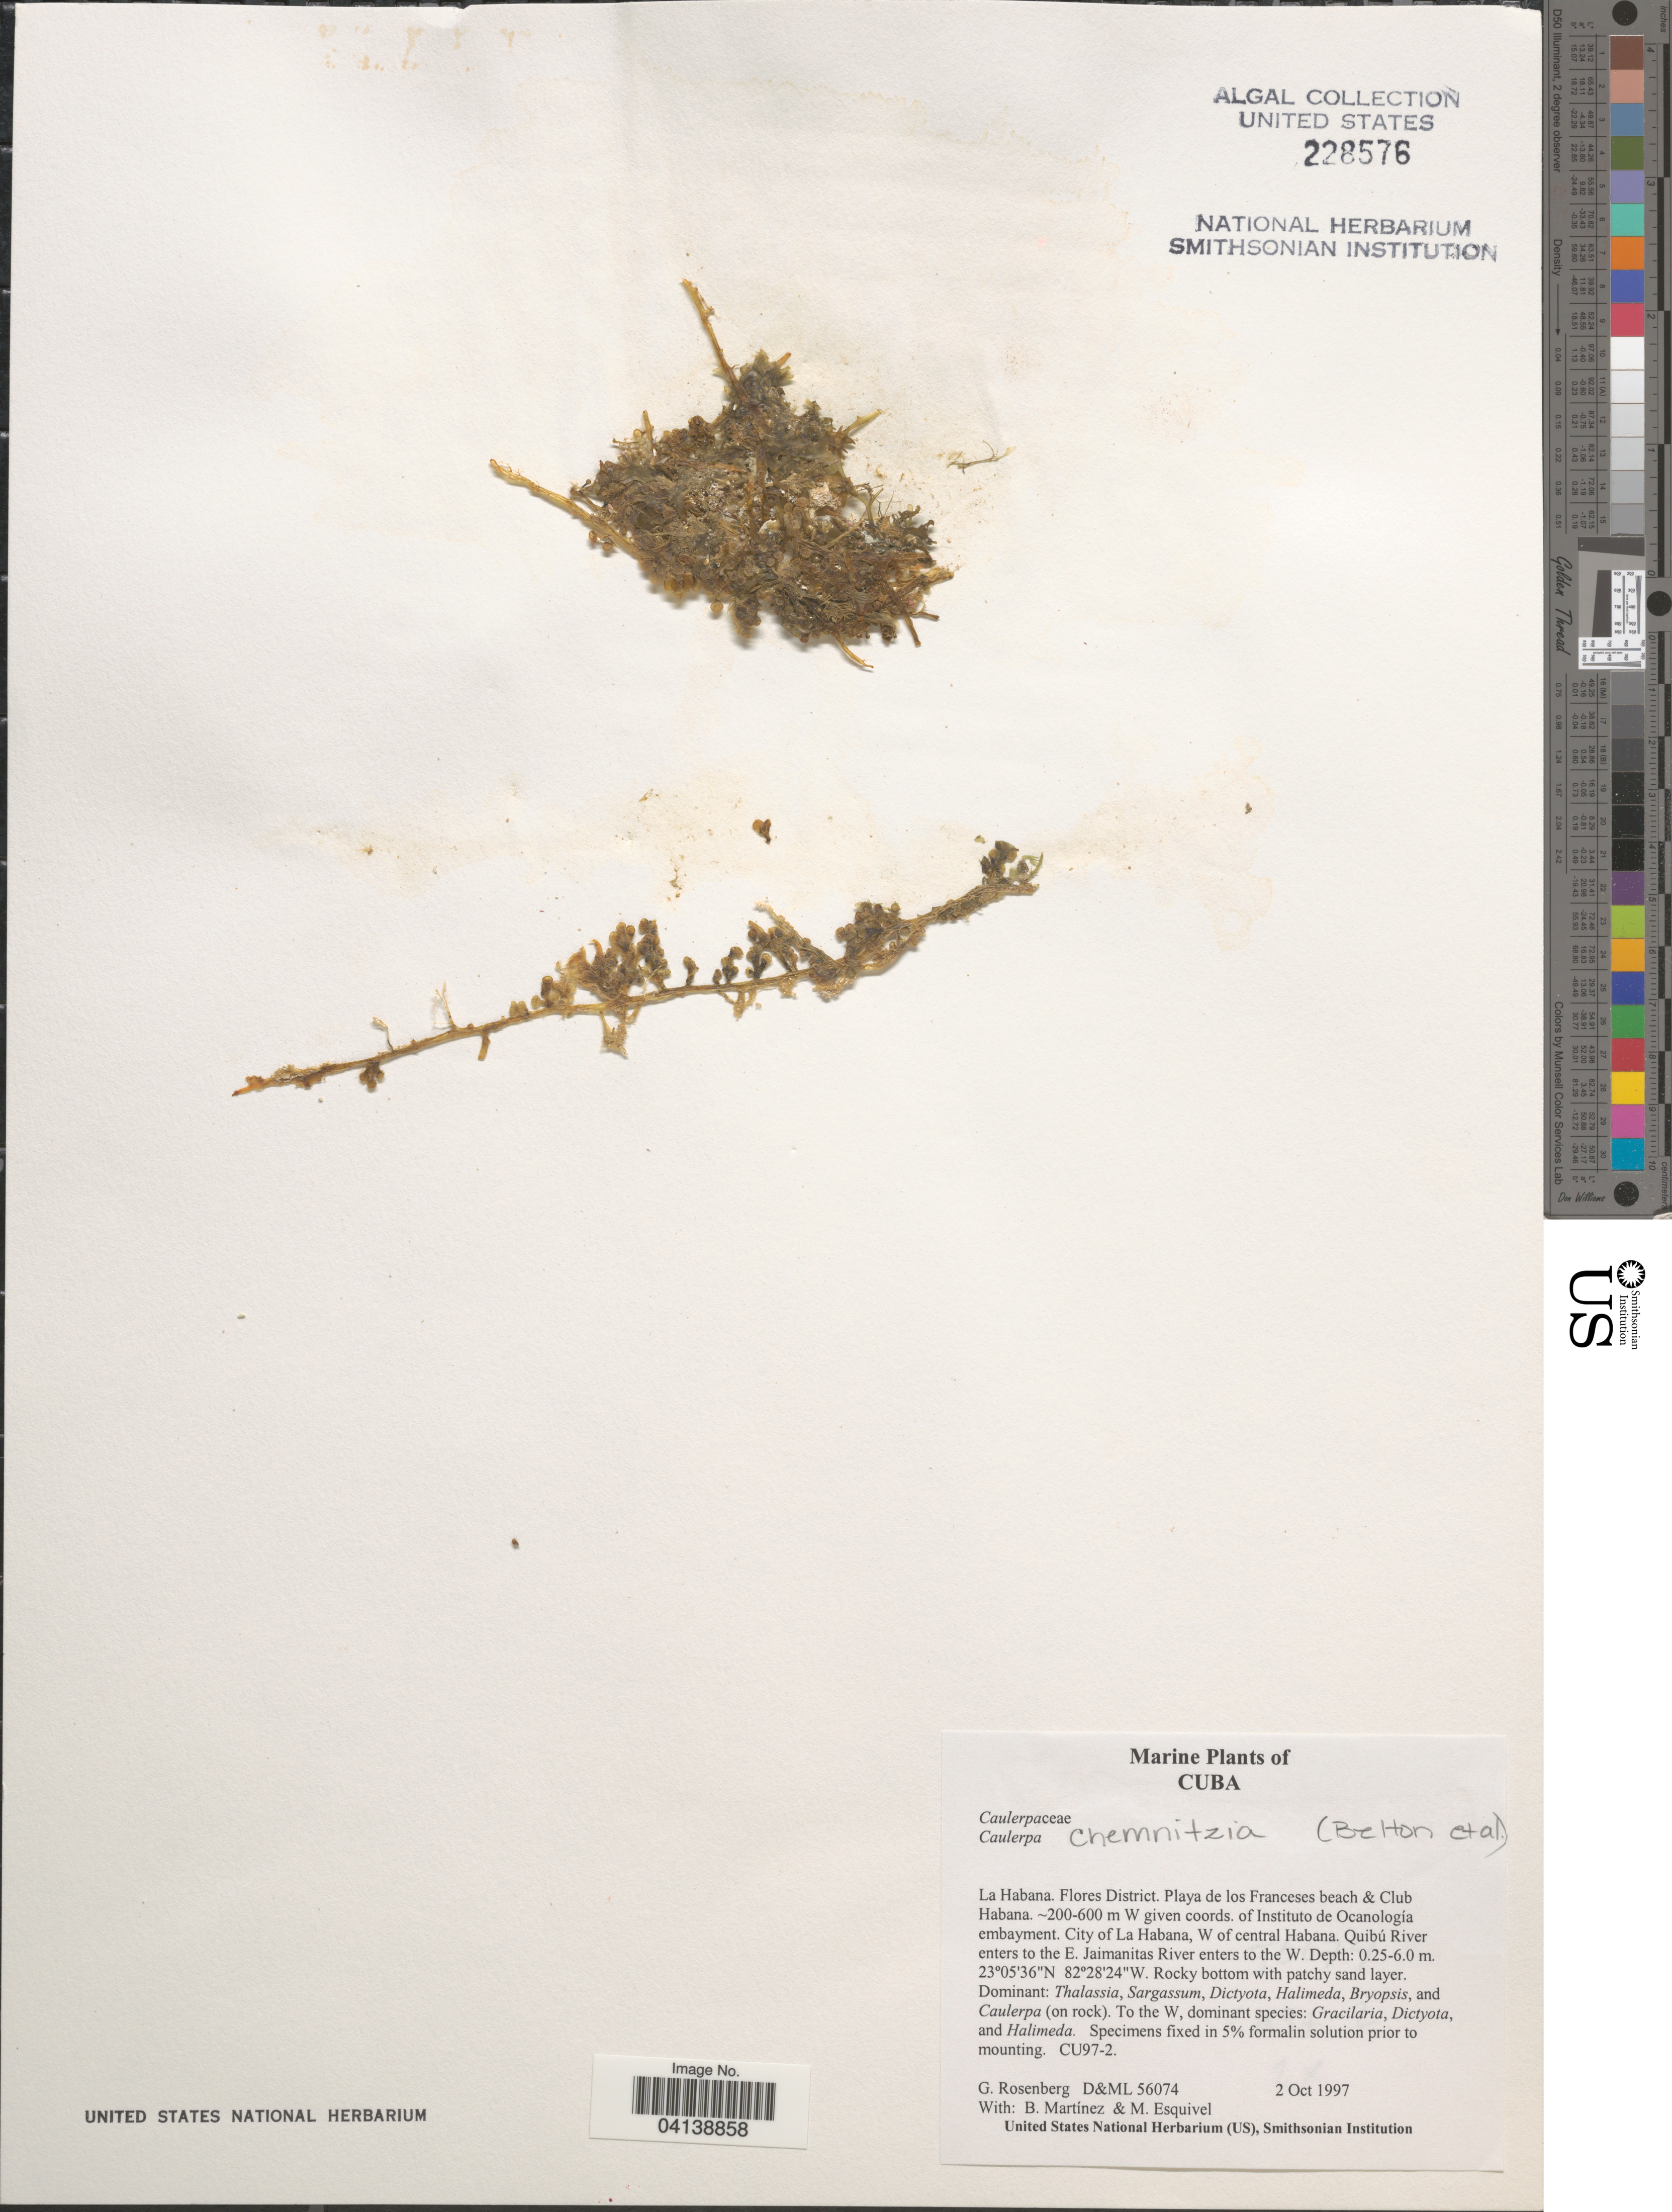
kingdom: Plantae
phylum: Chlorophyta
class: Ulvophyceae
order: Bryopsidales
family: Caulerpaceae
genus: Caulerpa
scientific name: Caulerpa chemnitzia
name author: (Esper) J.V.Lamouroux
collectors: G. Rosenberg, B. Martinez & M. Esquivel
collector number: D&ML56074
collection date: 1997-10-02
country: Cuba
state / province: La Habana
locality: Flores District. Playa de los Franceses beach & Club Habana. W given coords. of Instituto de Oceanología embayment. City of La Habana, W of central Havana. Quibú River enters to the E. Jaimanitas River enters to the W.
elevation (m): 200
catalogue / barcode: US 228576